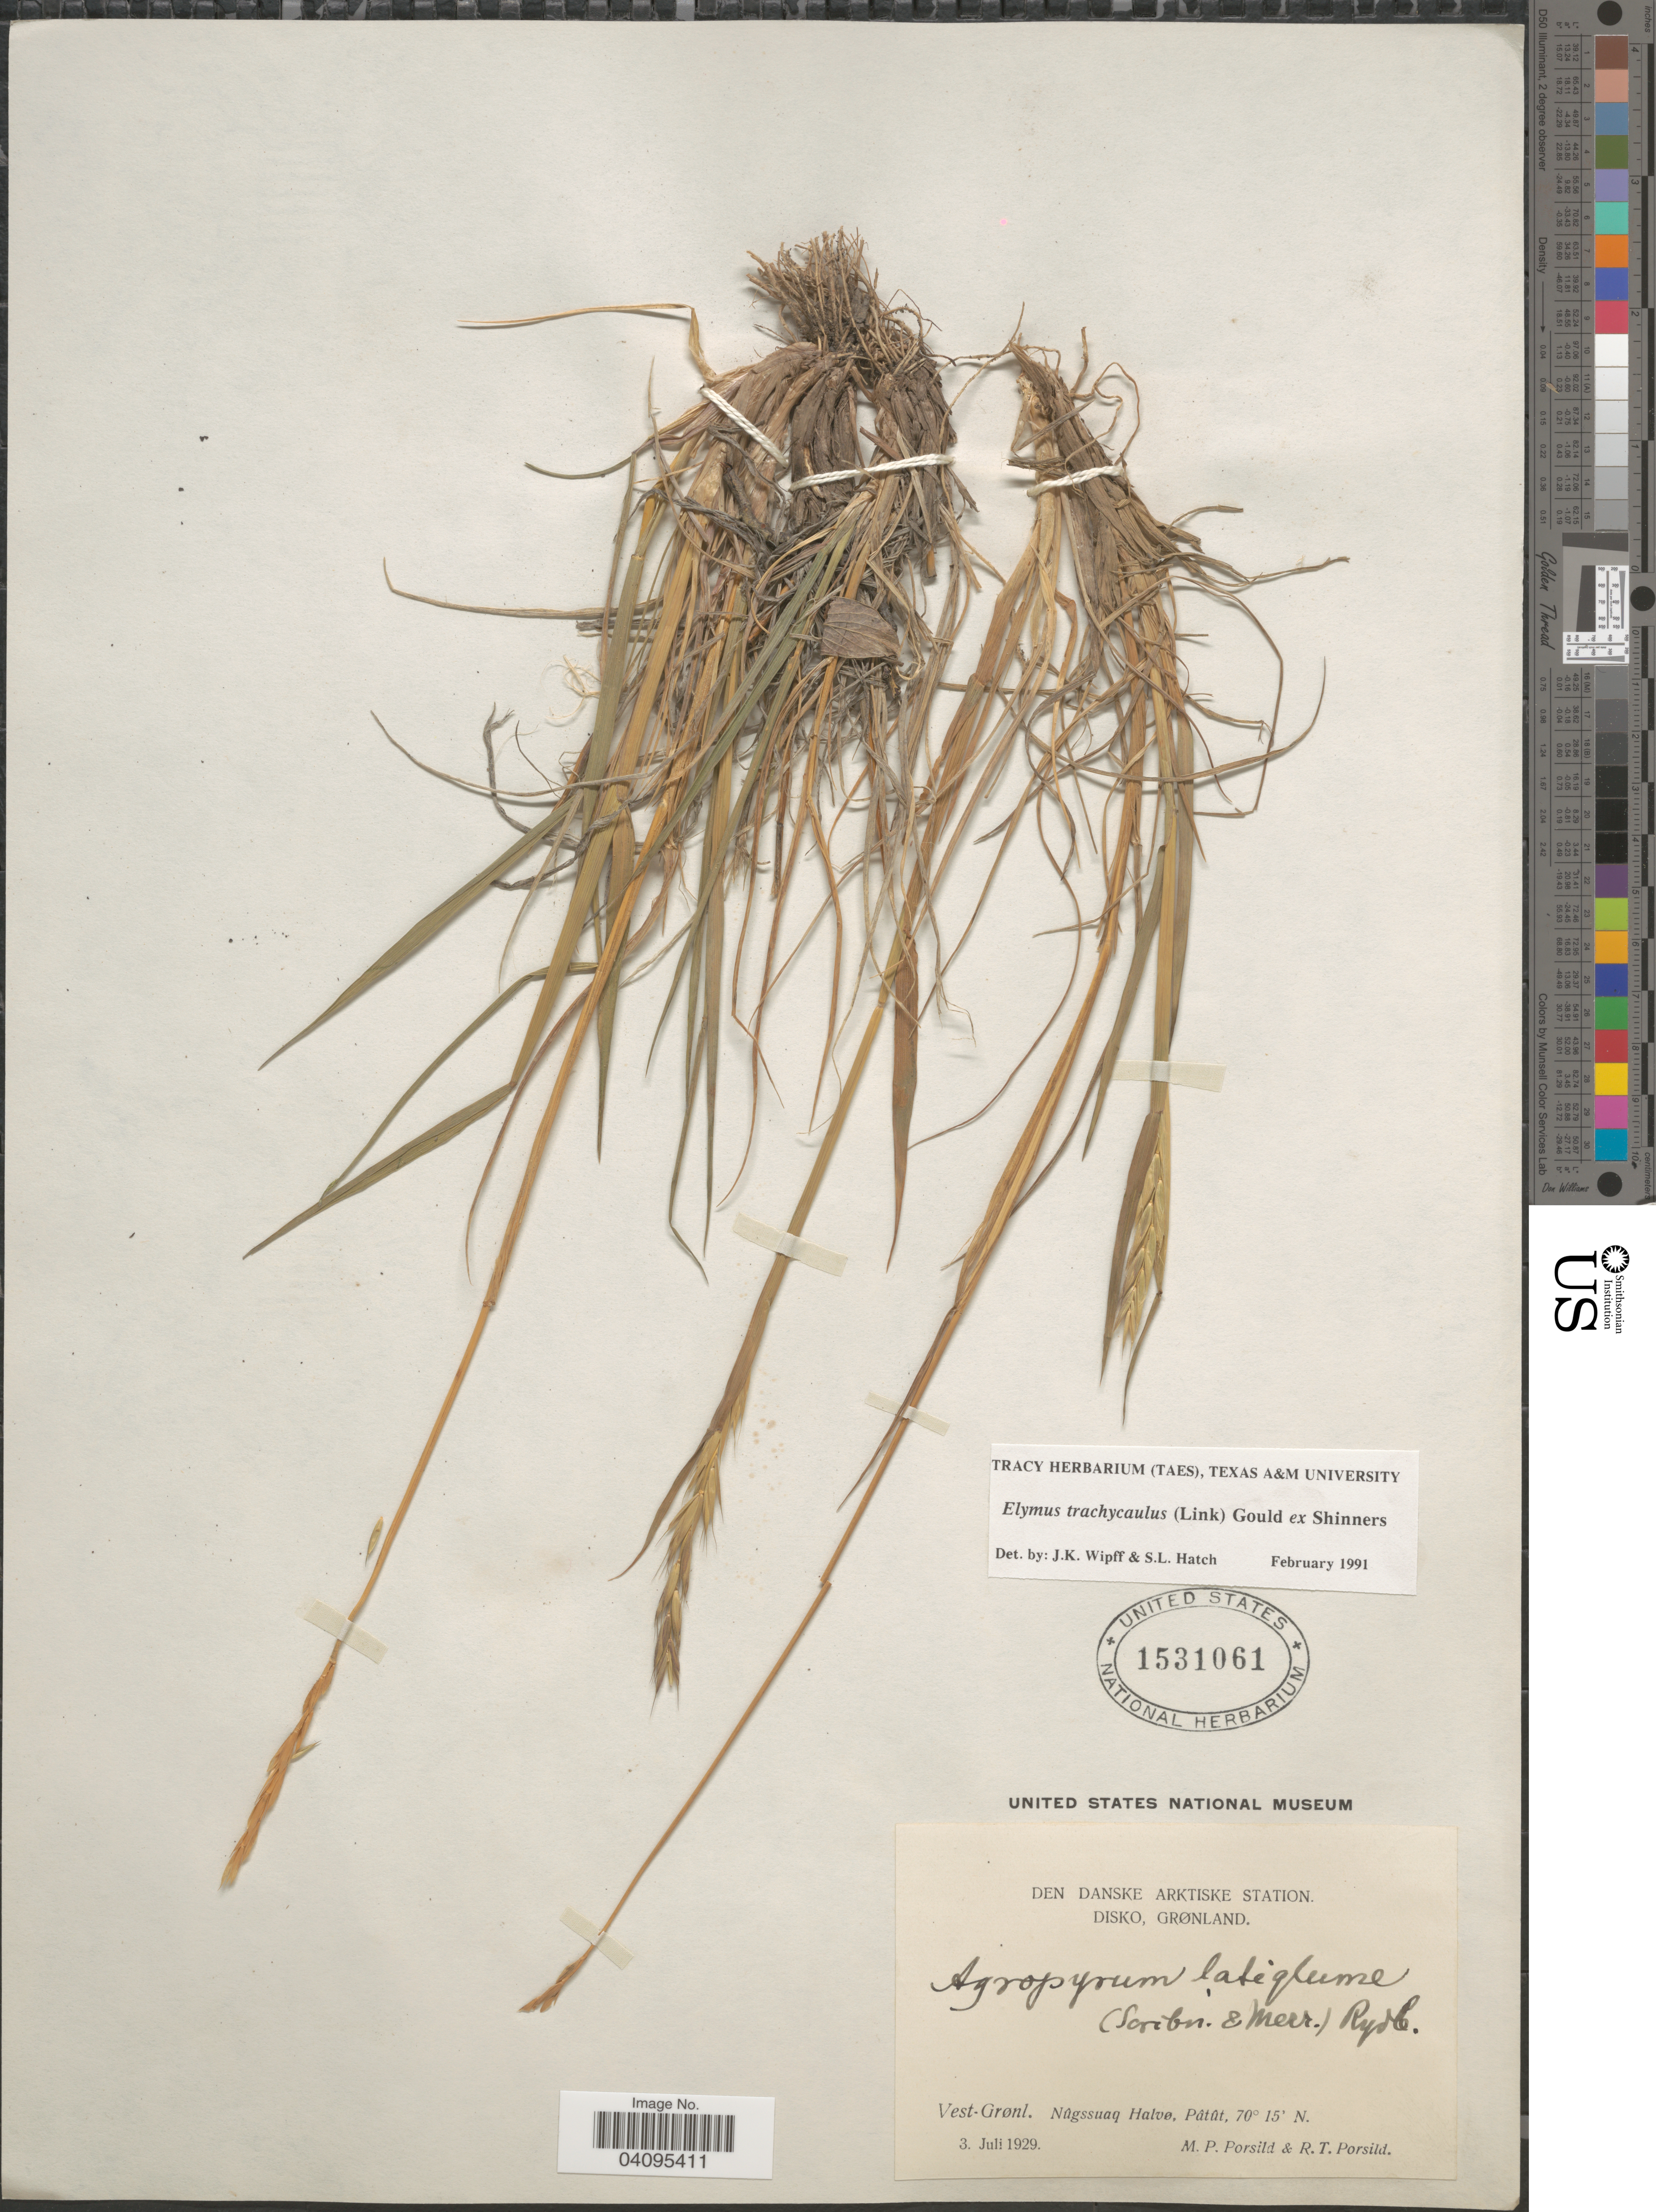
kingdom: Plantae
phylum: Tracheophyta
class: Liliopsida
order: Poales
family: Poaceae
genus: Elymus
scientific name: Elymus trachycaulus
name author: (Link) Gould ex Shinners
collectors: M. P. Porsild & R. T. Porsild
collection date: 1929-07-03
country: Greenland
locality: Den Danske Arktiske Station. Disko, Grønland. Vest-Grønl. Nûgssuaq Halvø, Pâtût.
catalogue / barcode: US 1531061